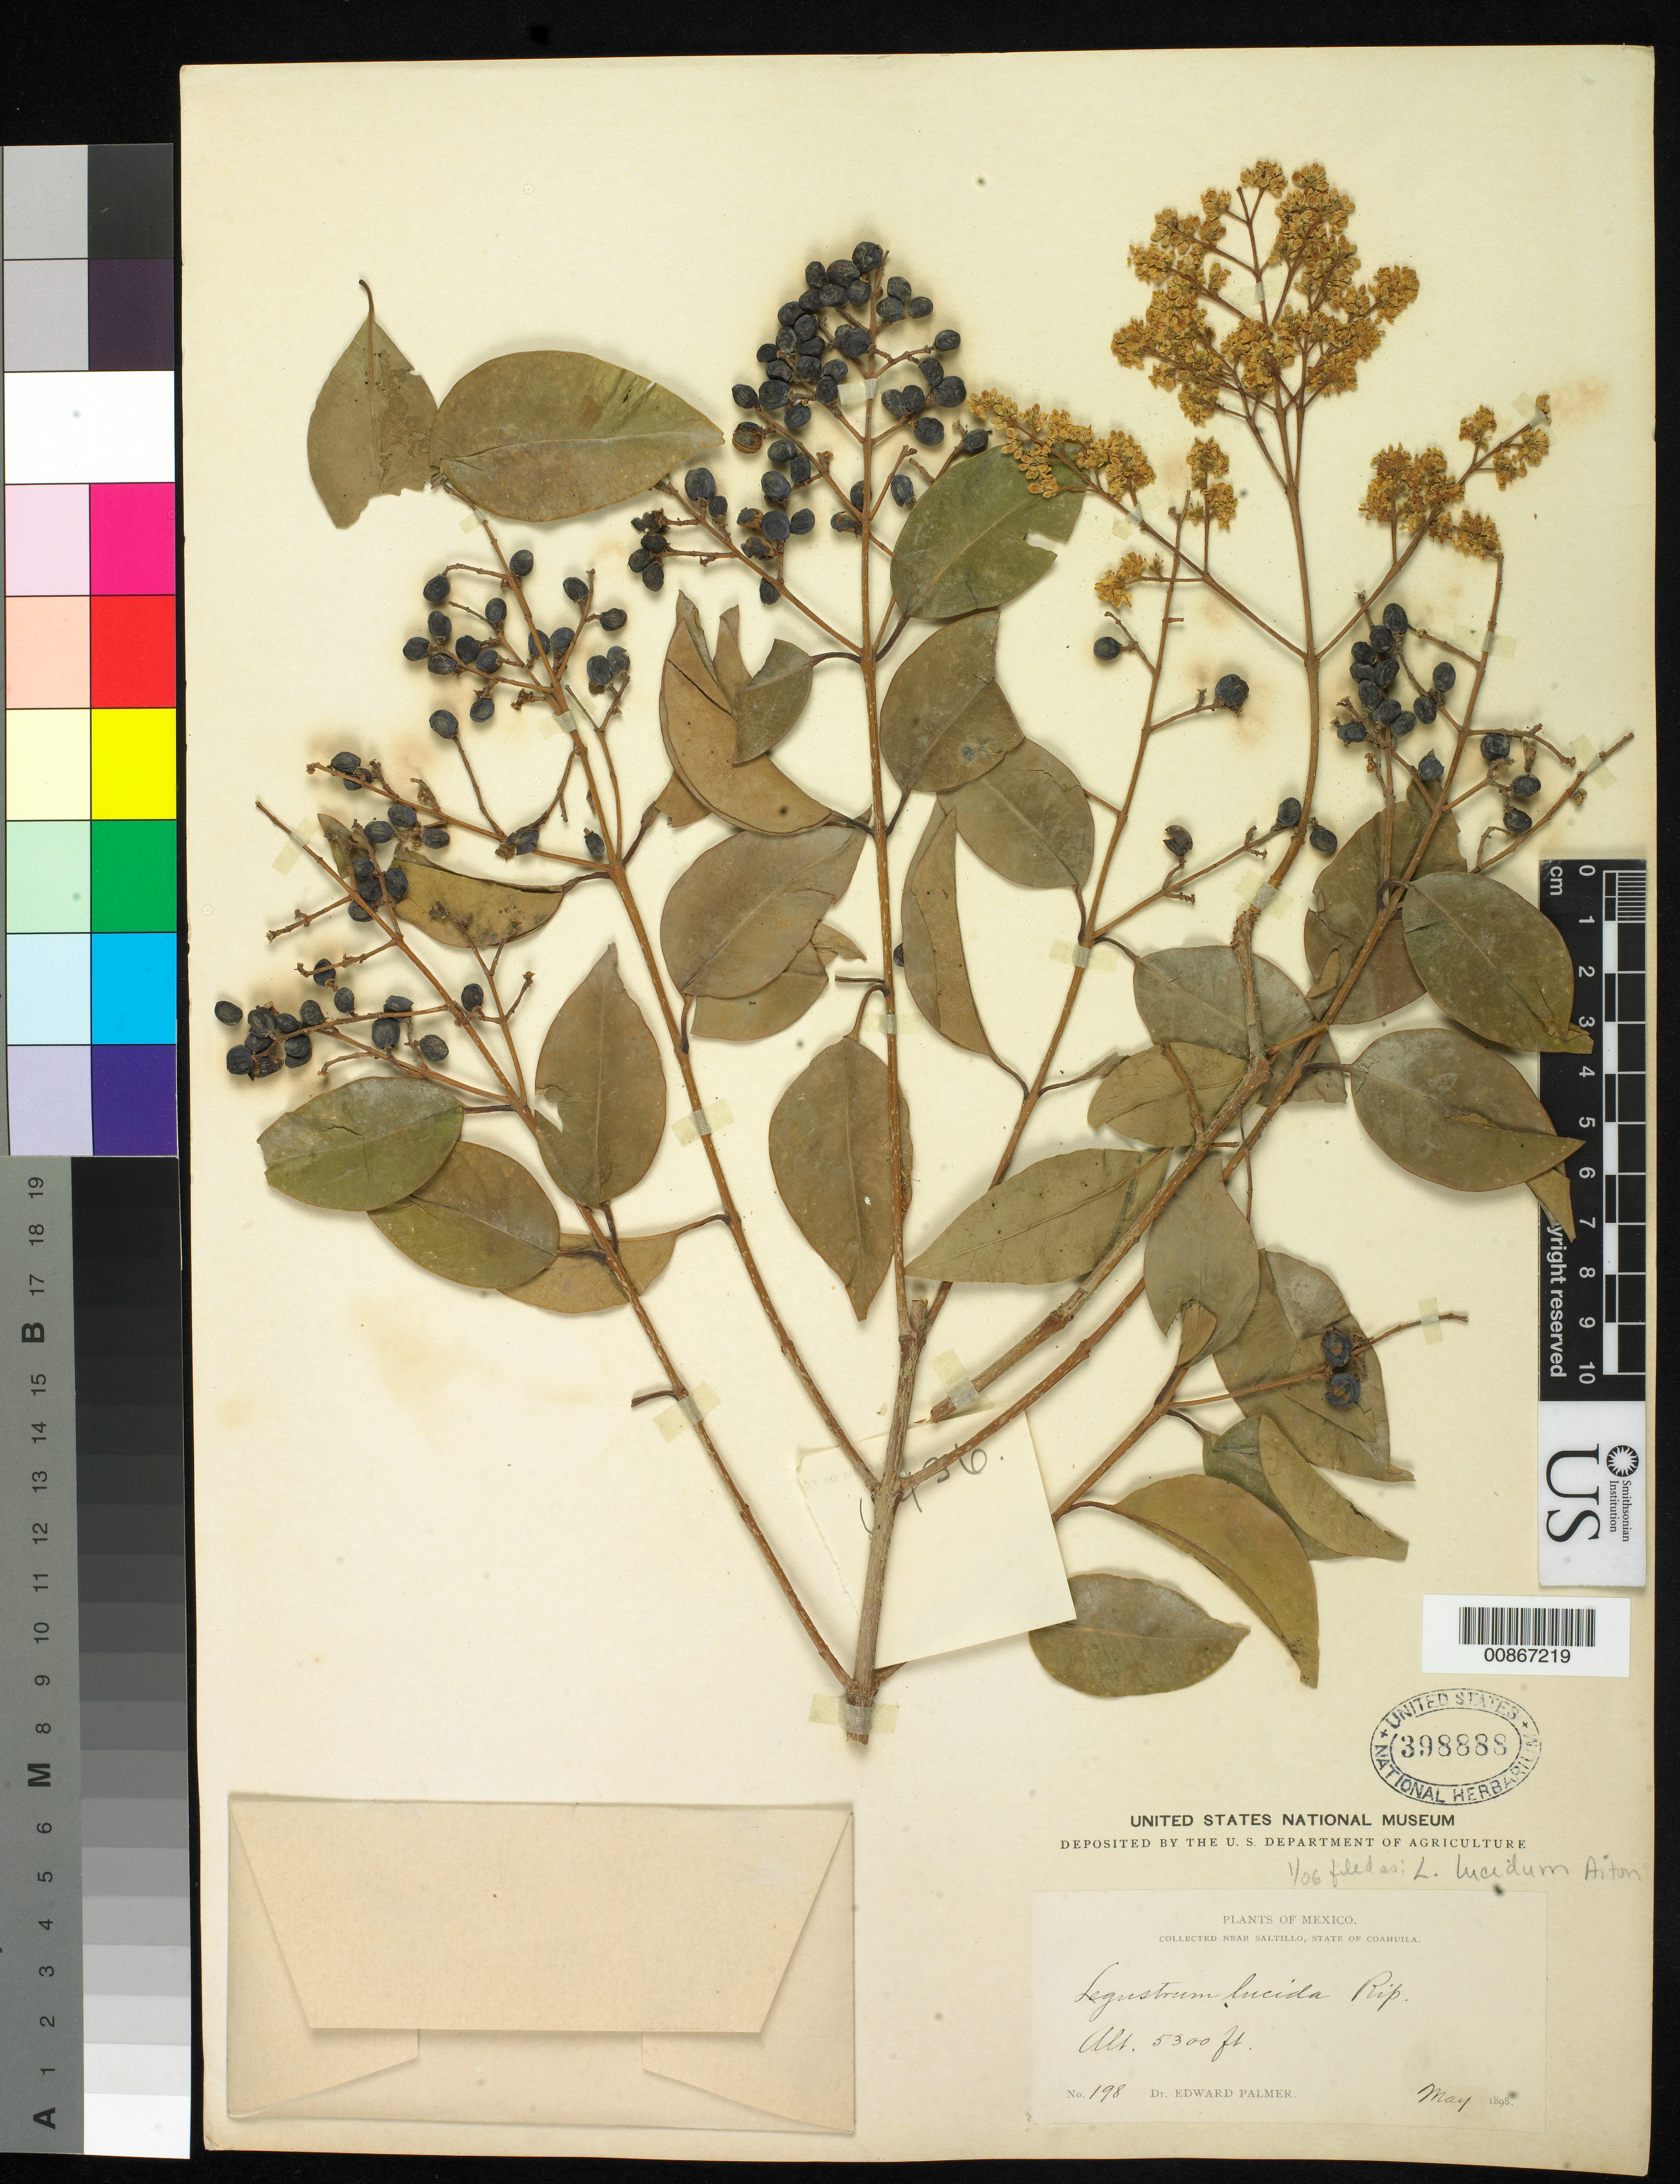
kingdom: Plantae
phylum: Tracheophyta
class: Magnoliopsida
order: Lamiales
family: Oleaceae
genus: Ligustrum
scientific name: Ligustrum lucidum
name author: W.T. Aiton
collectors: E. Palmer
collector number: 198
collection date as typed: May 1898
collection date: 1898-05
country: Mexico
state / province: Coahuila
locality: Near Saltillo, Coahuila.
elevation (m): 1615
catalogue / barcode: US 398888